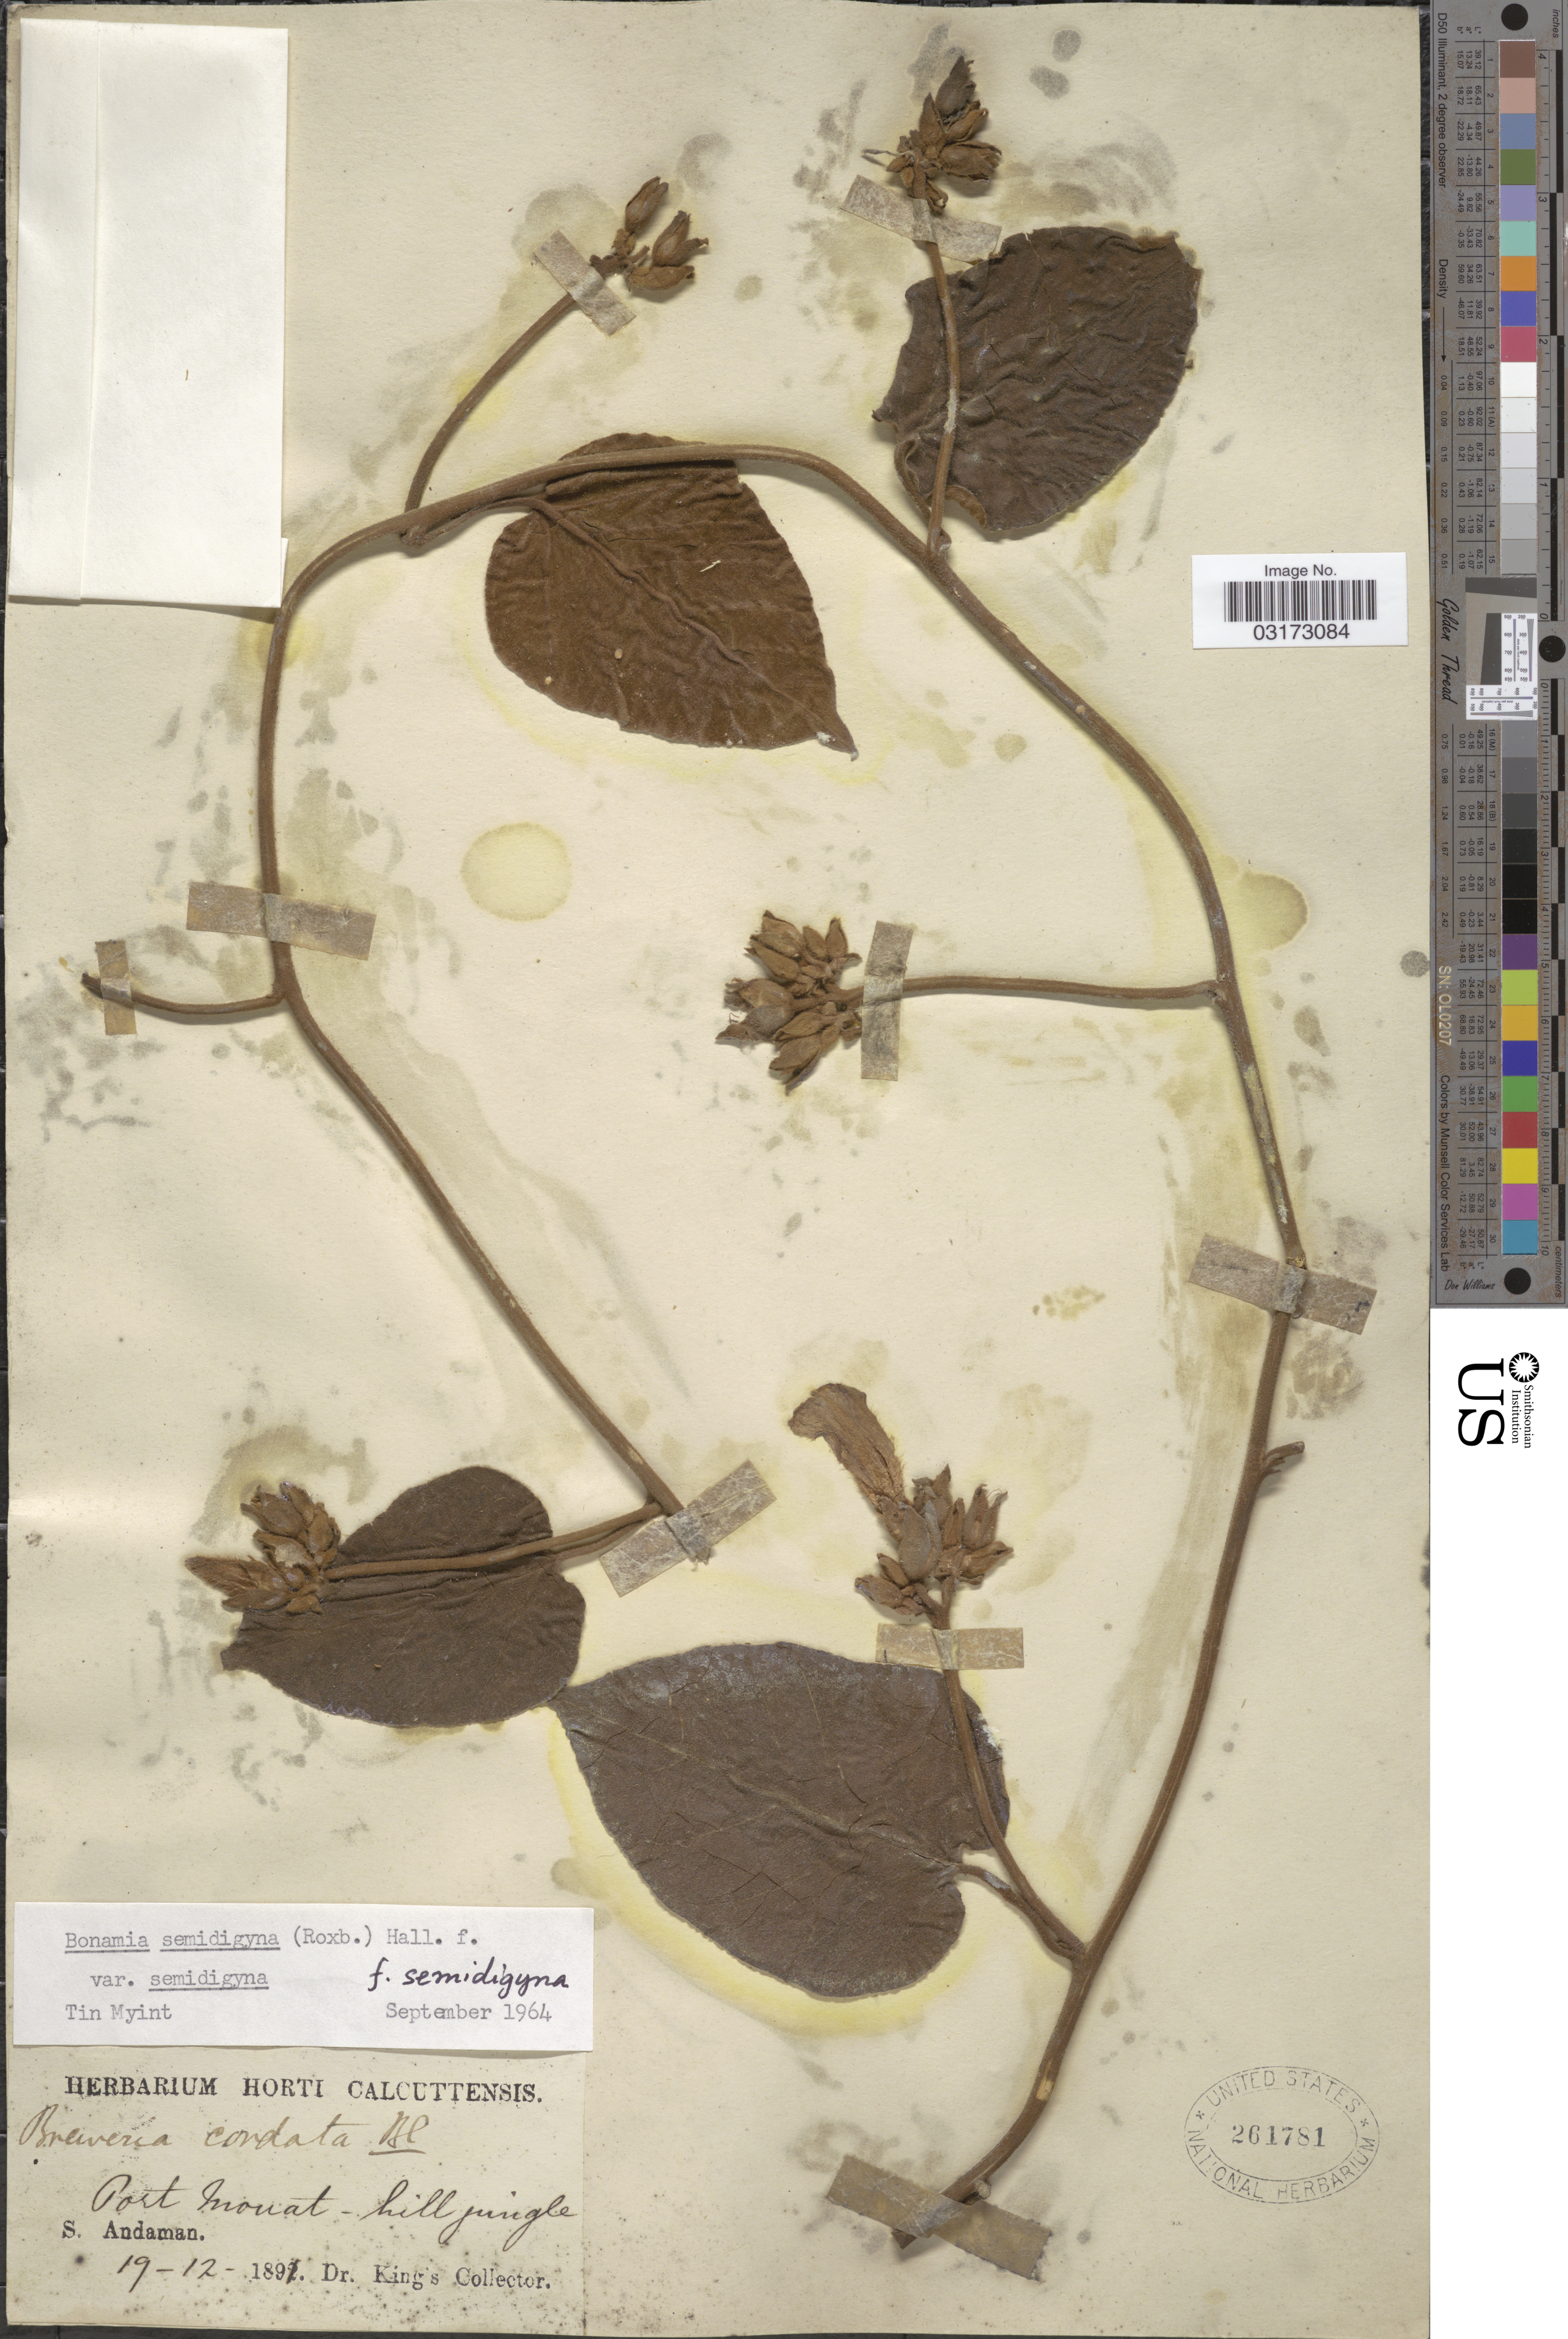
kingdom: Plantae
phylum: Tracheophyta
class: Magnoliopsida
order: Solanales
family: Convolvulaceae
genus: Bonamia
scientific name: Bonamia semidigyna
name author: (Roxb.) Hallier f.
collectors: Dr. King's collector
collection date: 1891-12-19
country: India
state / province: Andaman and Nicobar Islands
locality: Port Mouat - hill jungle. S. Andaman.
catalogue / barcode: US 261781